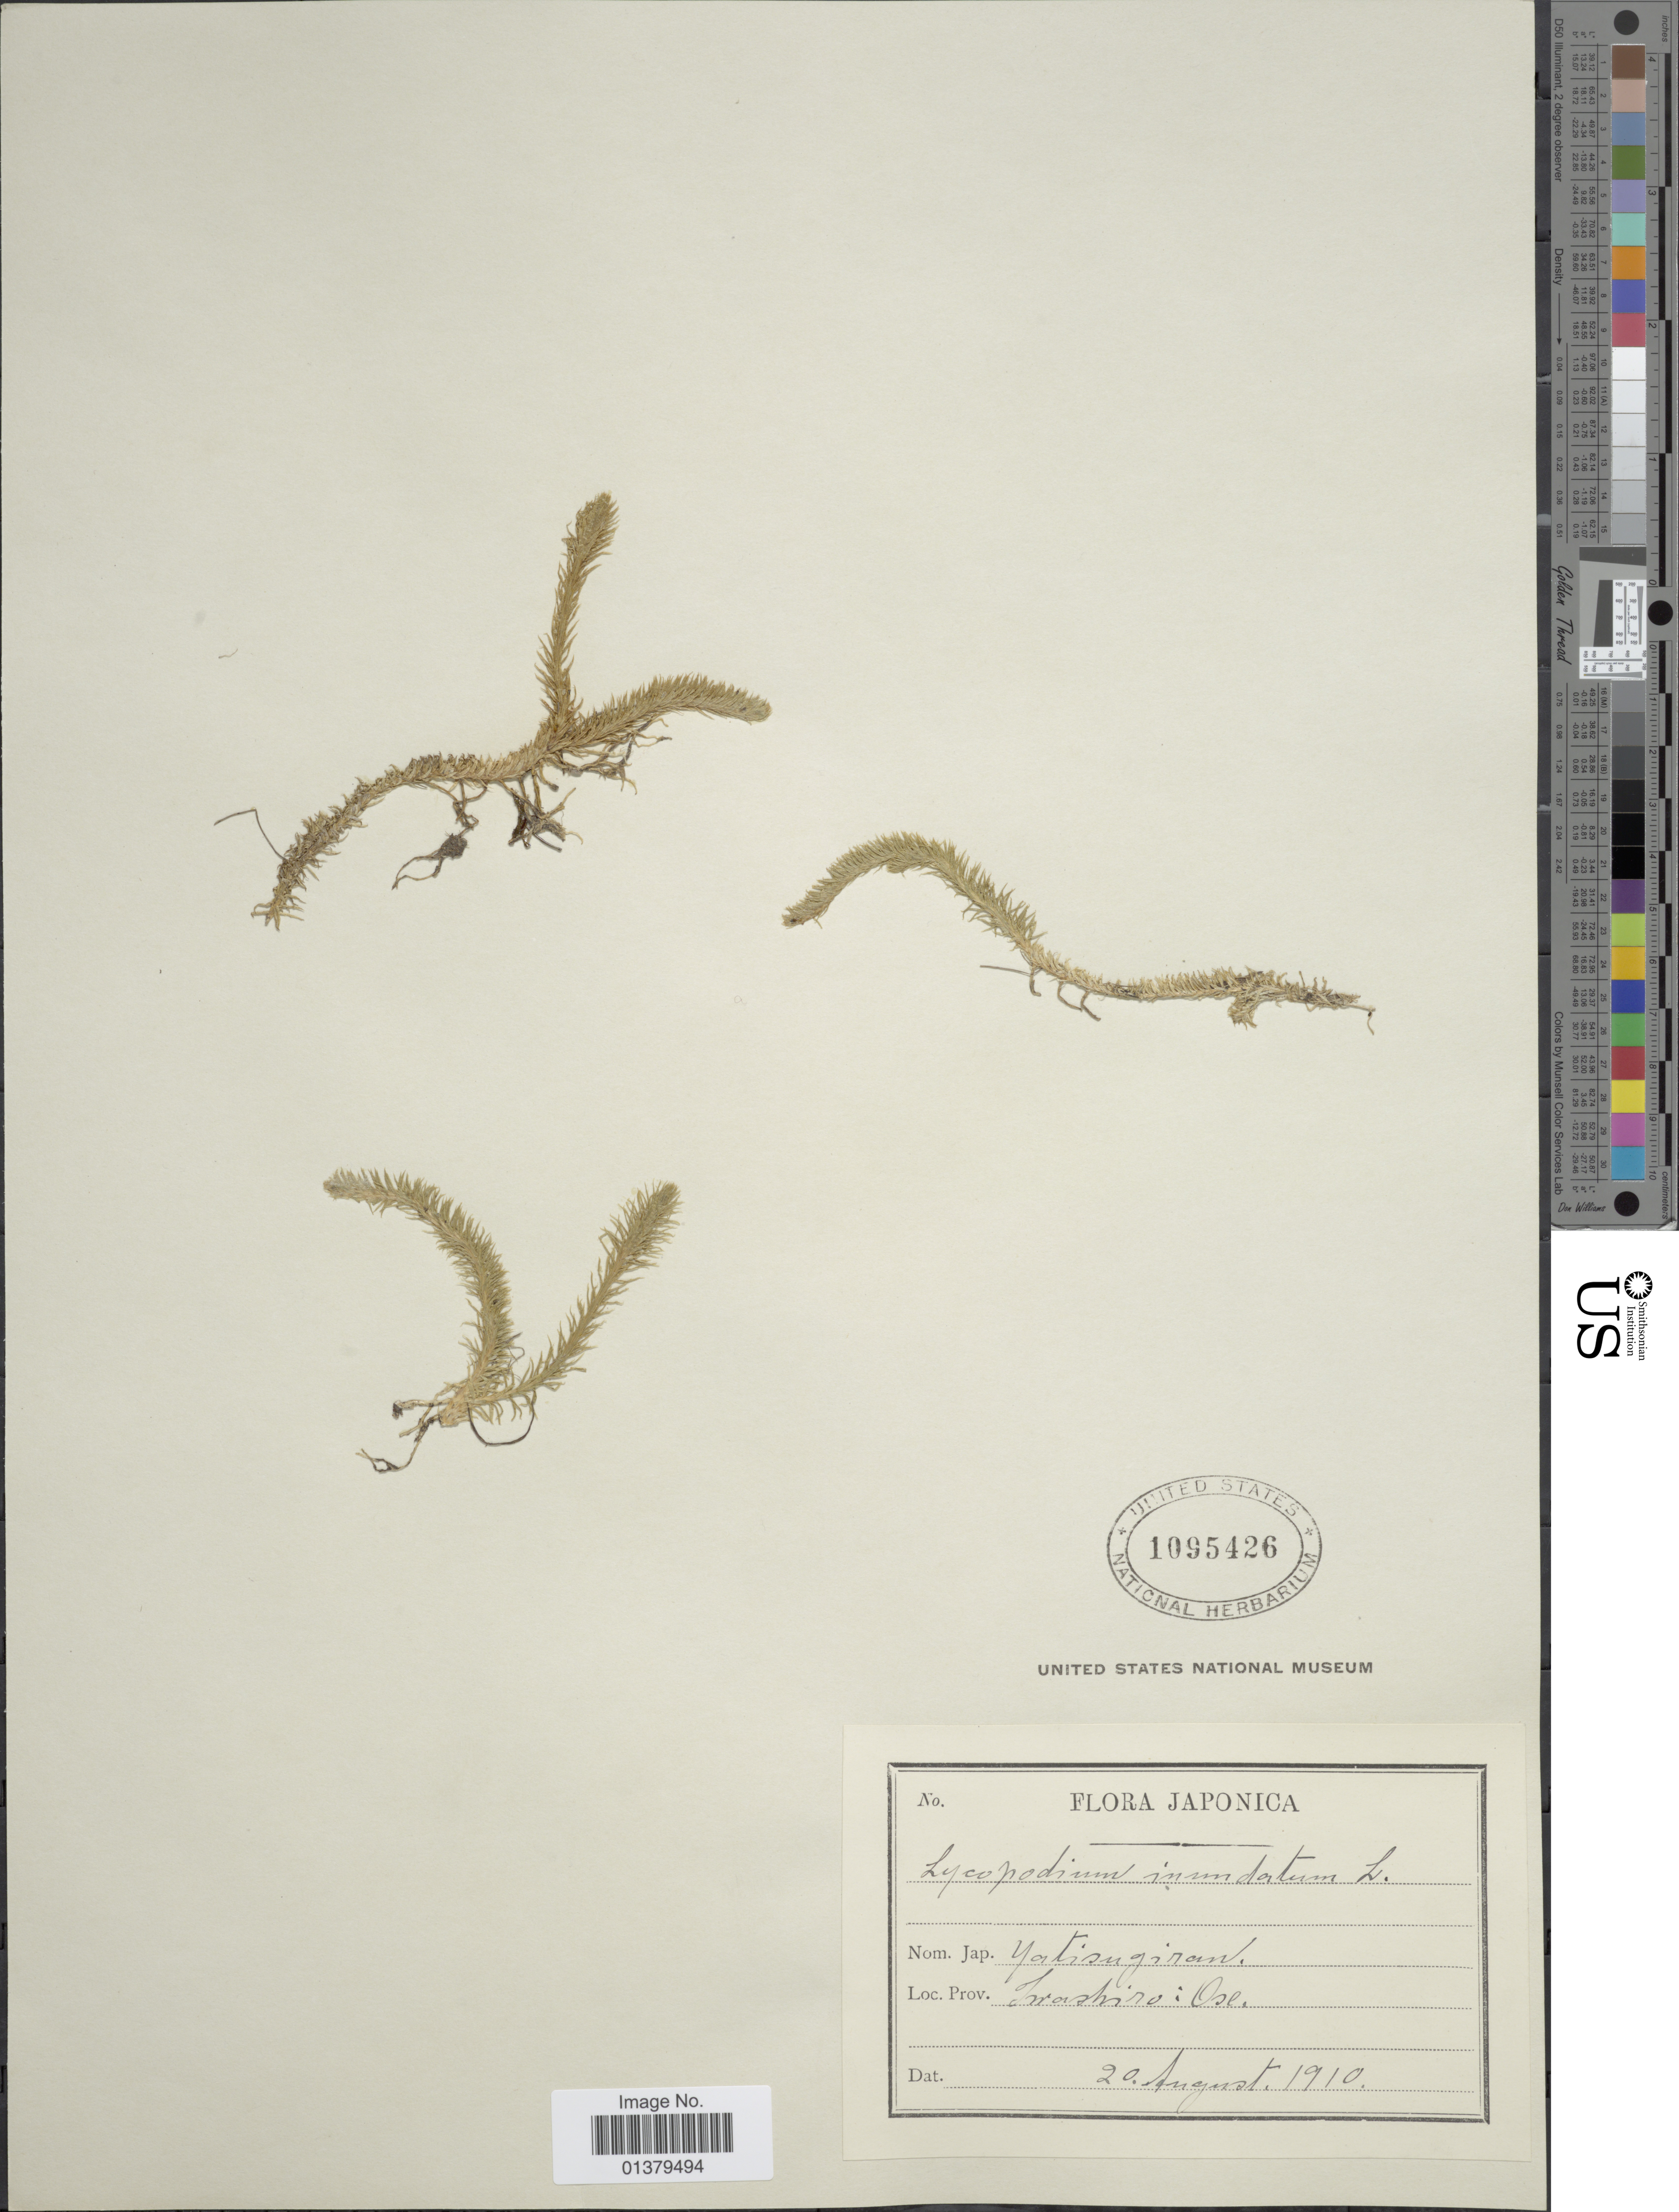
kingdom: Plantae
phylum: Tracheophyta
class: Lycopodiopsida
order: Lycopodiales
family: Lycopodiaceae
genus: Lycopodiella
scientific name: Lycopodiella inundata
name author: (L.) Holub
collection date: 1910-08-20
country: Japan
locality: Iwashiro: Oze.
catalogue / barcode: US 1095426